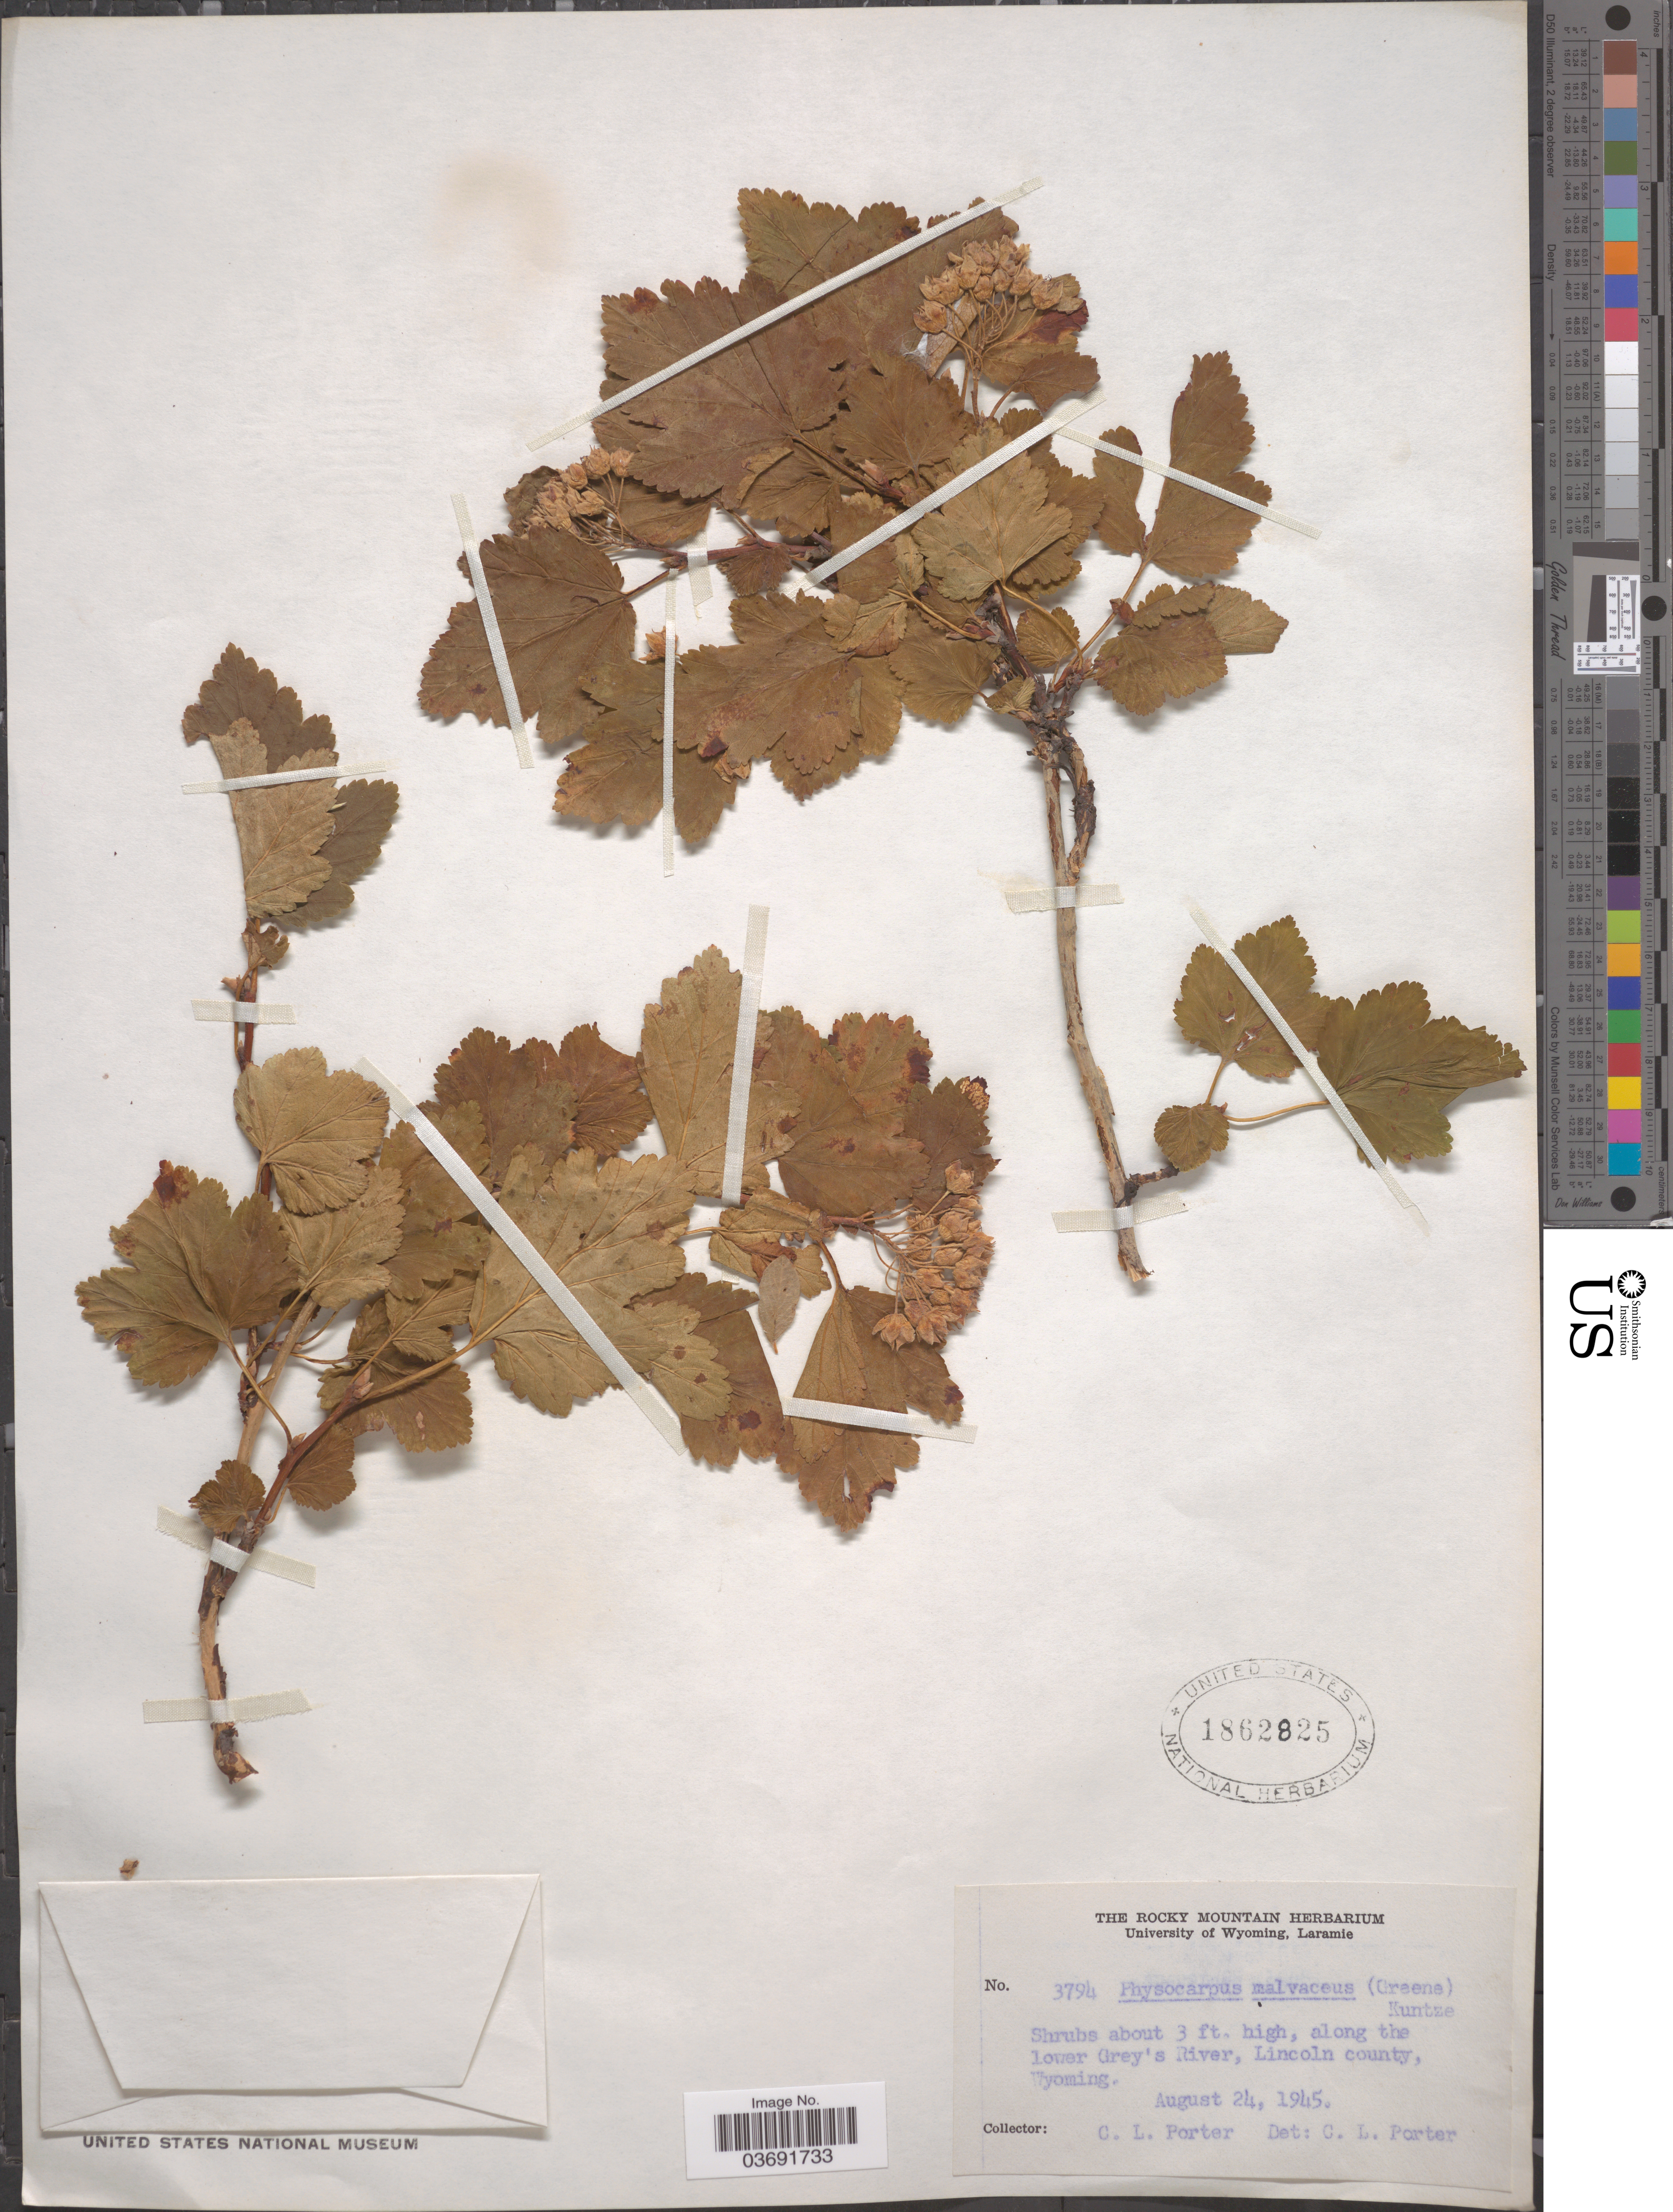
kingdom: Plantae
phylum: Tracheophyta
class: Magnoliopsida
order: Rosales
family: Rosaceae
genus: Physocarpus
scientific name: Physocarpus malvaceus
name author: (Greene) Kuntze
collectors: C. L. Porter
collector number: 3794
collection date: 1945-08-24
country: United States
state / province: Wyoming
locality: Along the lower Grey's River, Lincoln county.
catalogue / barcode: US 1862825